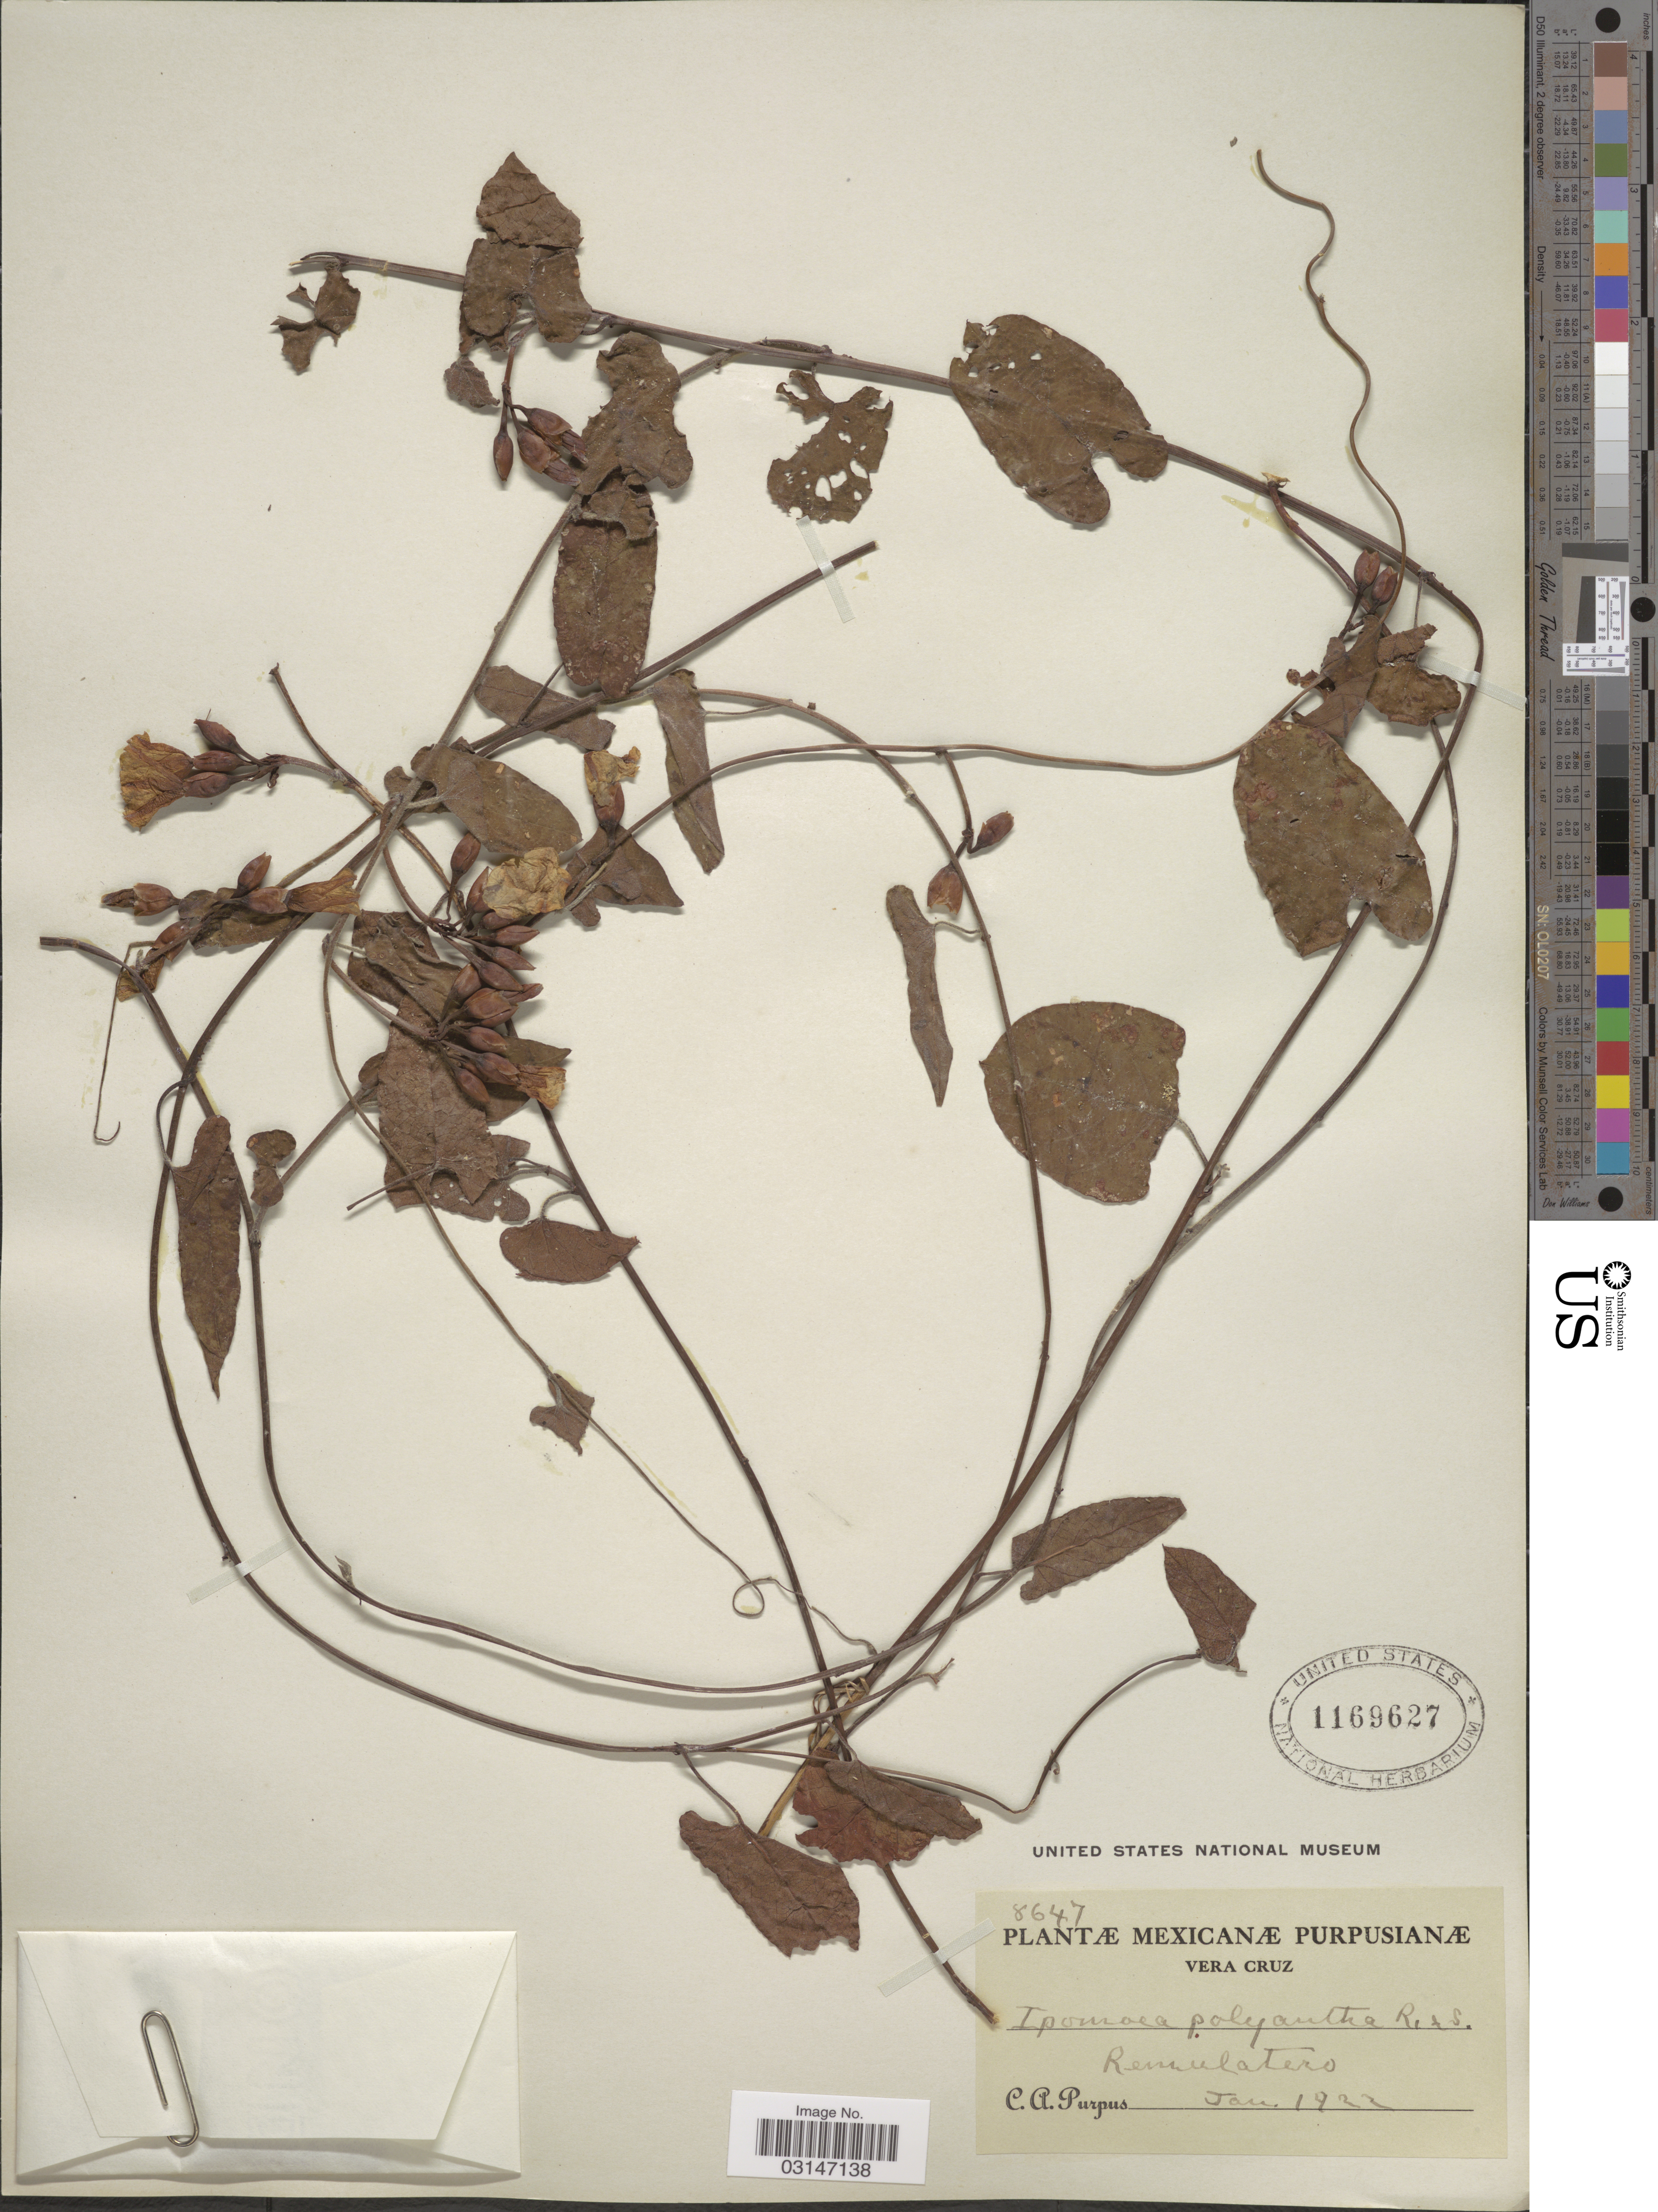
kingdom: Plantae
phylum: Tracheophyta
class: Magnoliopsida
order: Solanales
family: Convolvulaceae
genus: Camonea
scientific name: Camonea umbellata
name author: (L.) A. R. Simões & Staples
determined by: Strong, Mark T., (BOT), Smithsonian Institution - National Museum of Natural History (UNITED STATES)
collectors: C. A. Purpus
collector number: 8647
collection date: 1922-01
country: Mexico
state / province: Veracruz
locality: Vera Cruz, Remulatero.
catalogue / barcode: US 1169627